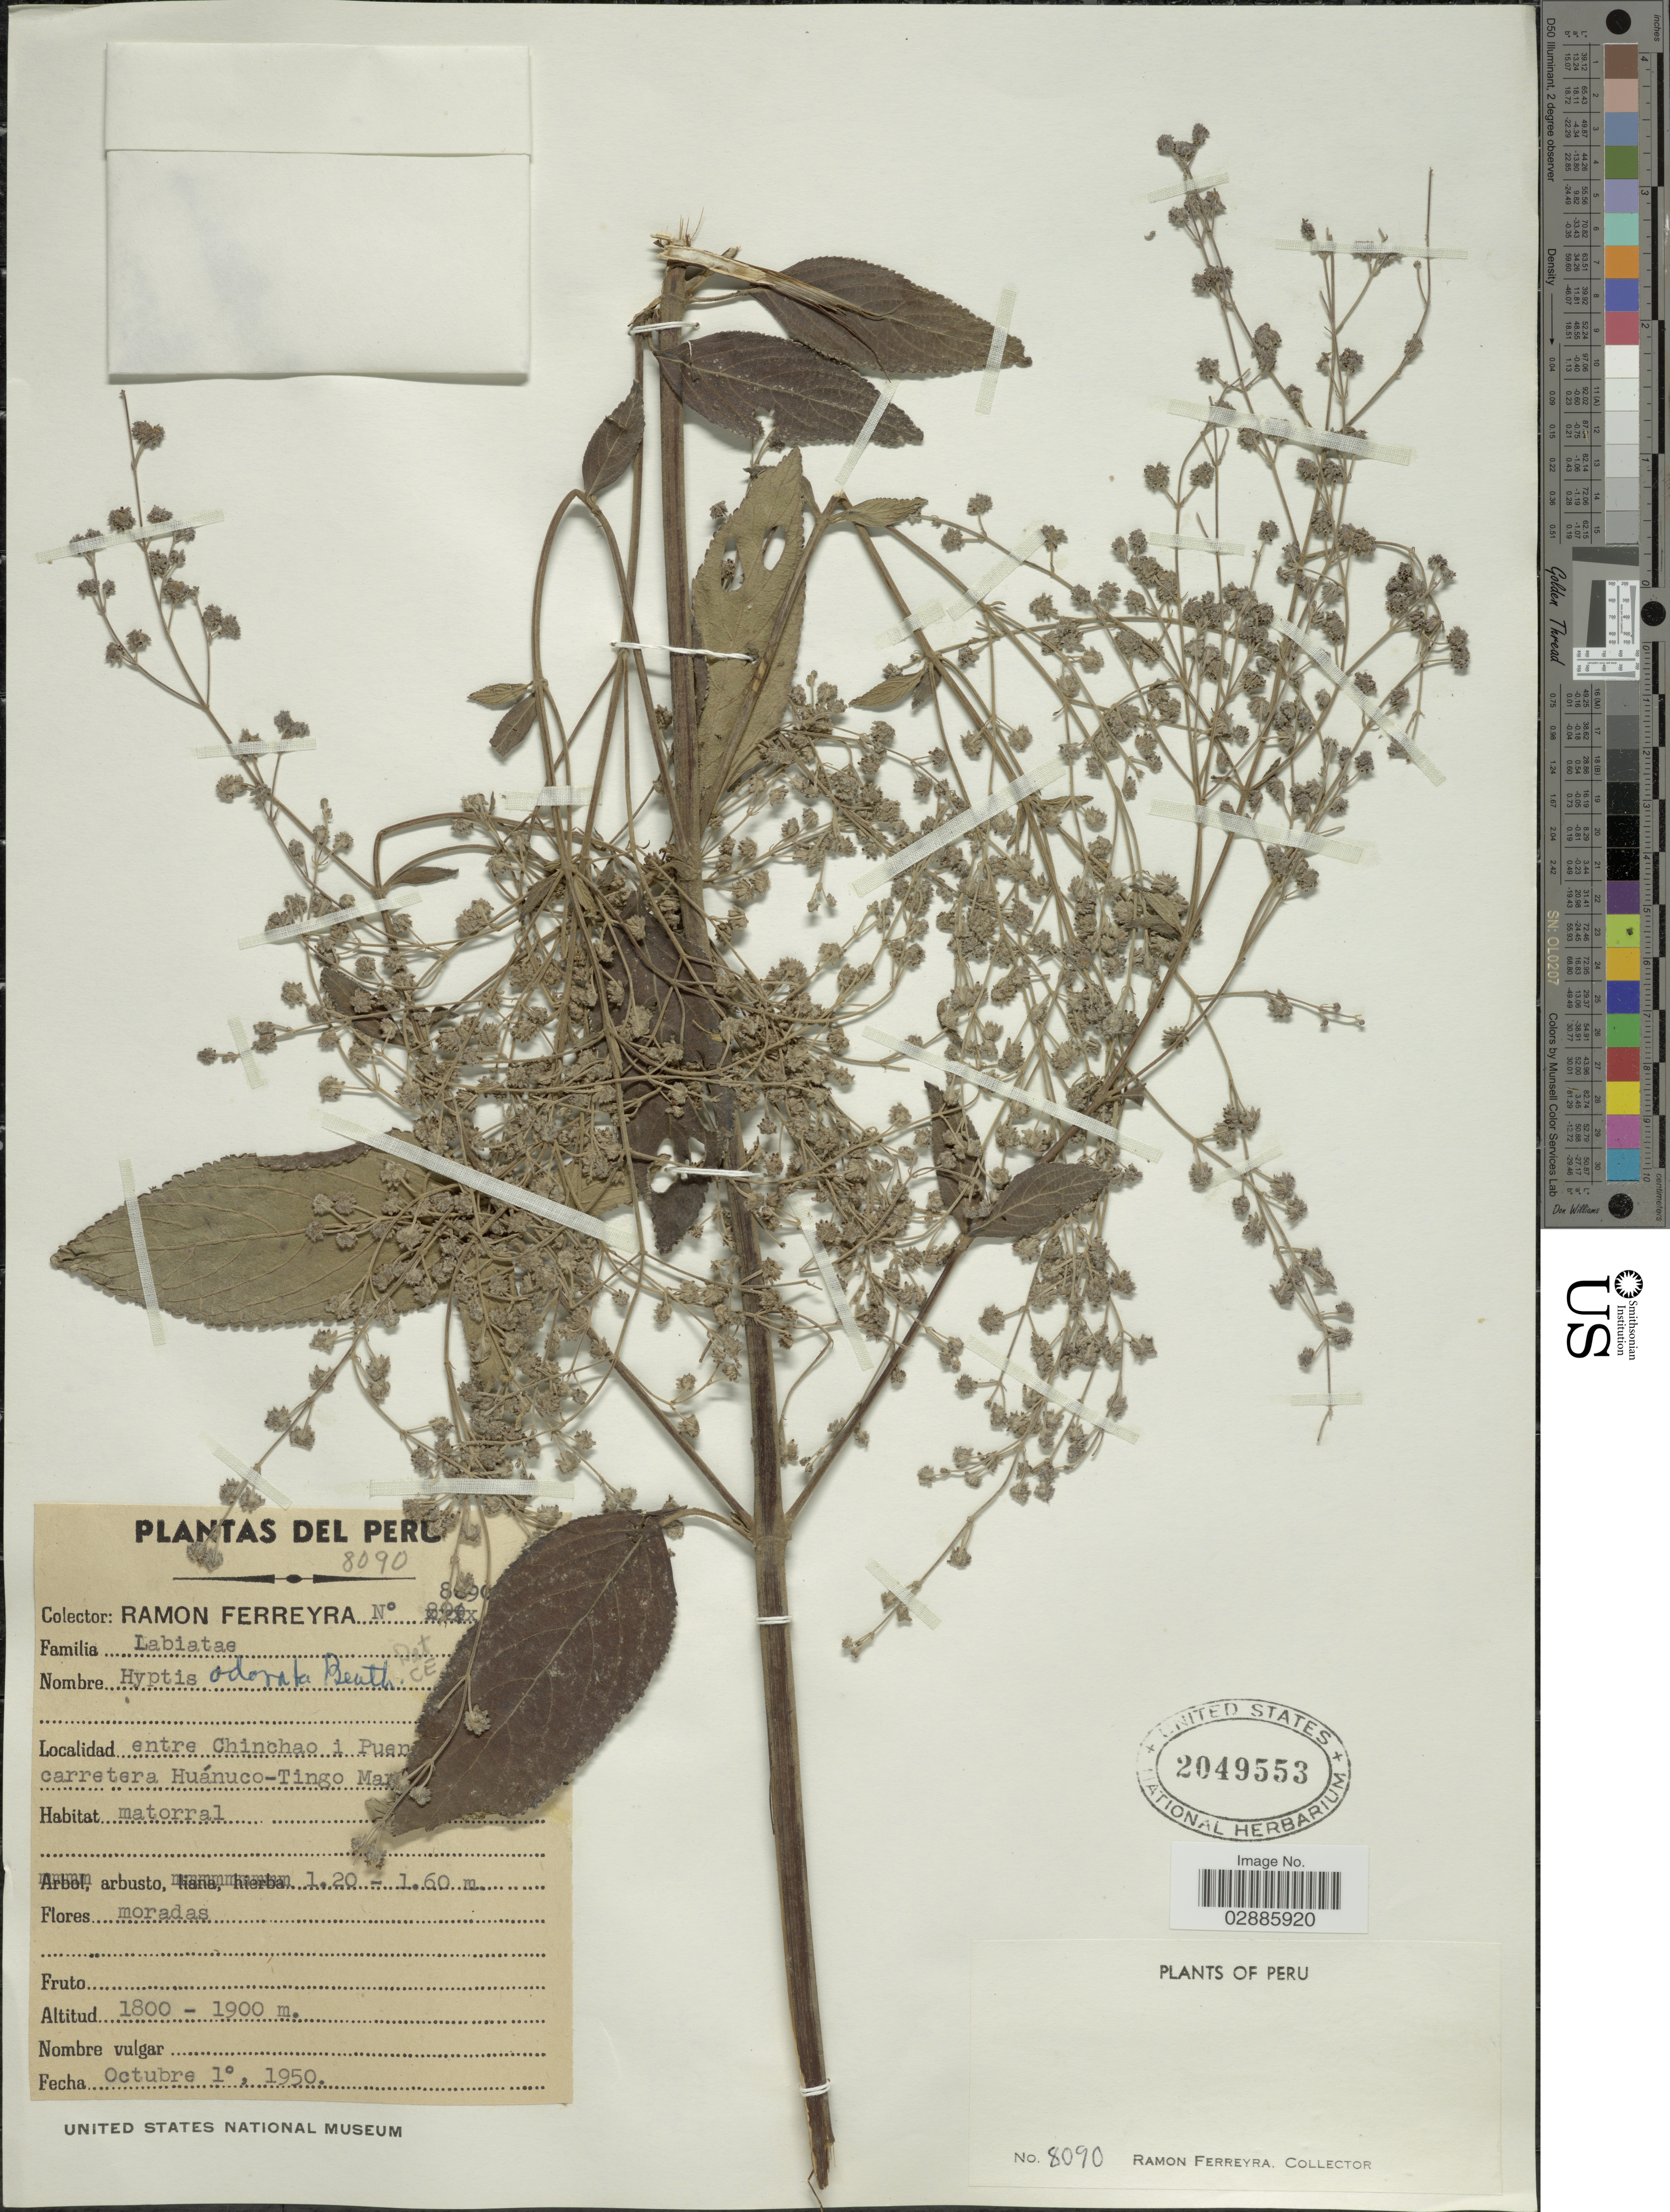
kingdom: Plantae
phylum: Tracheophyta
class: Magnoliopsida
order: Lamiales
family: Lamiaceae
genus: Hyptis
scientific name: Hyptis odorata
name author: Benth.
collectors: R. A. Ferreyra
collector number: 8090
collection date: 1950-10-01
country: Peru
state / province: Huánuco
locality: Entre Chinchao i Puen [illegible text] carretera Huánuco- Tingo Ma [illegible text].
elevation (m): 1800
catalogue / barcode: US 2049553